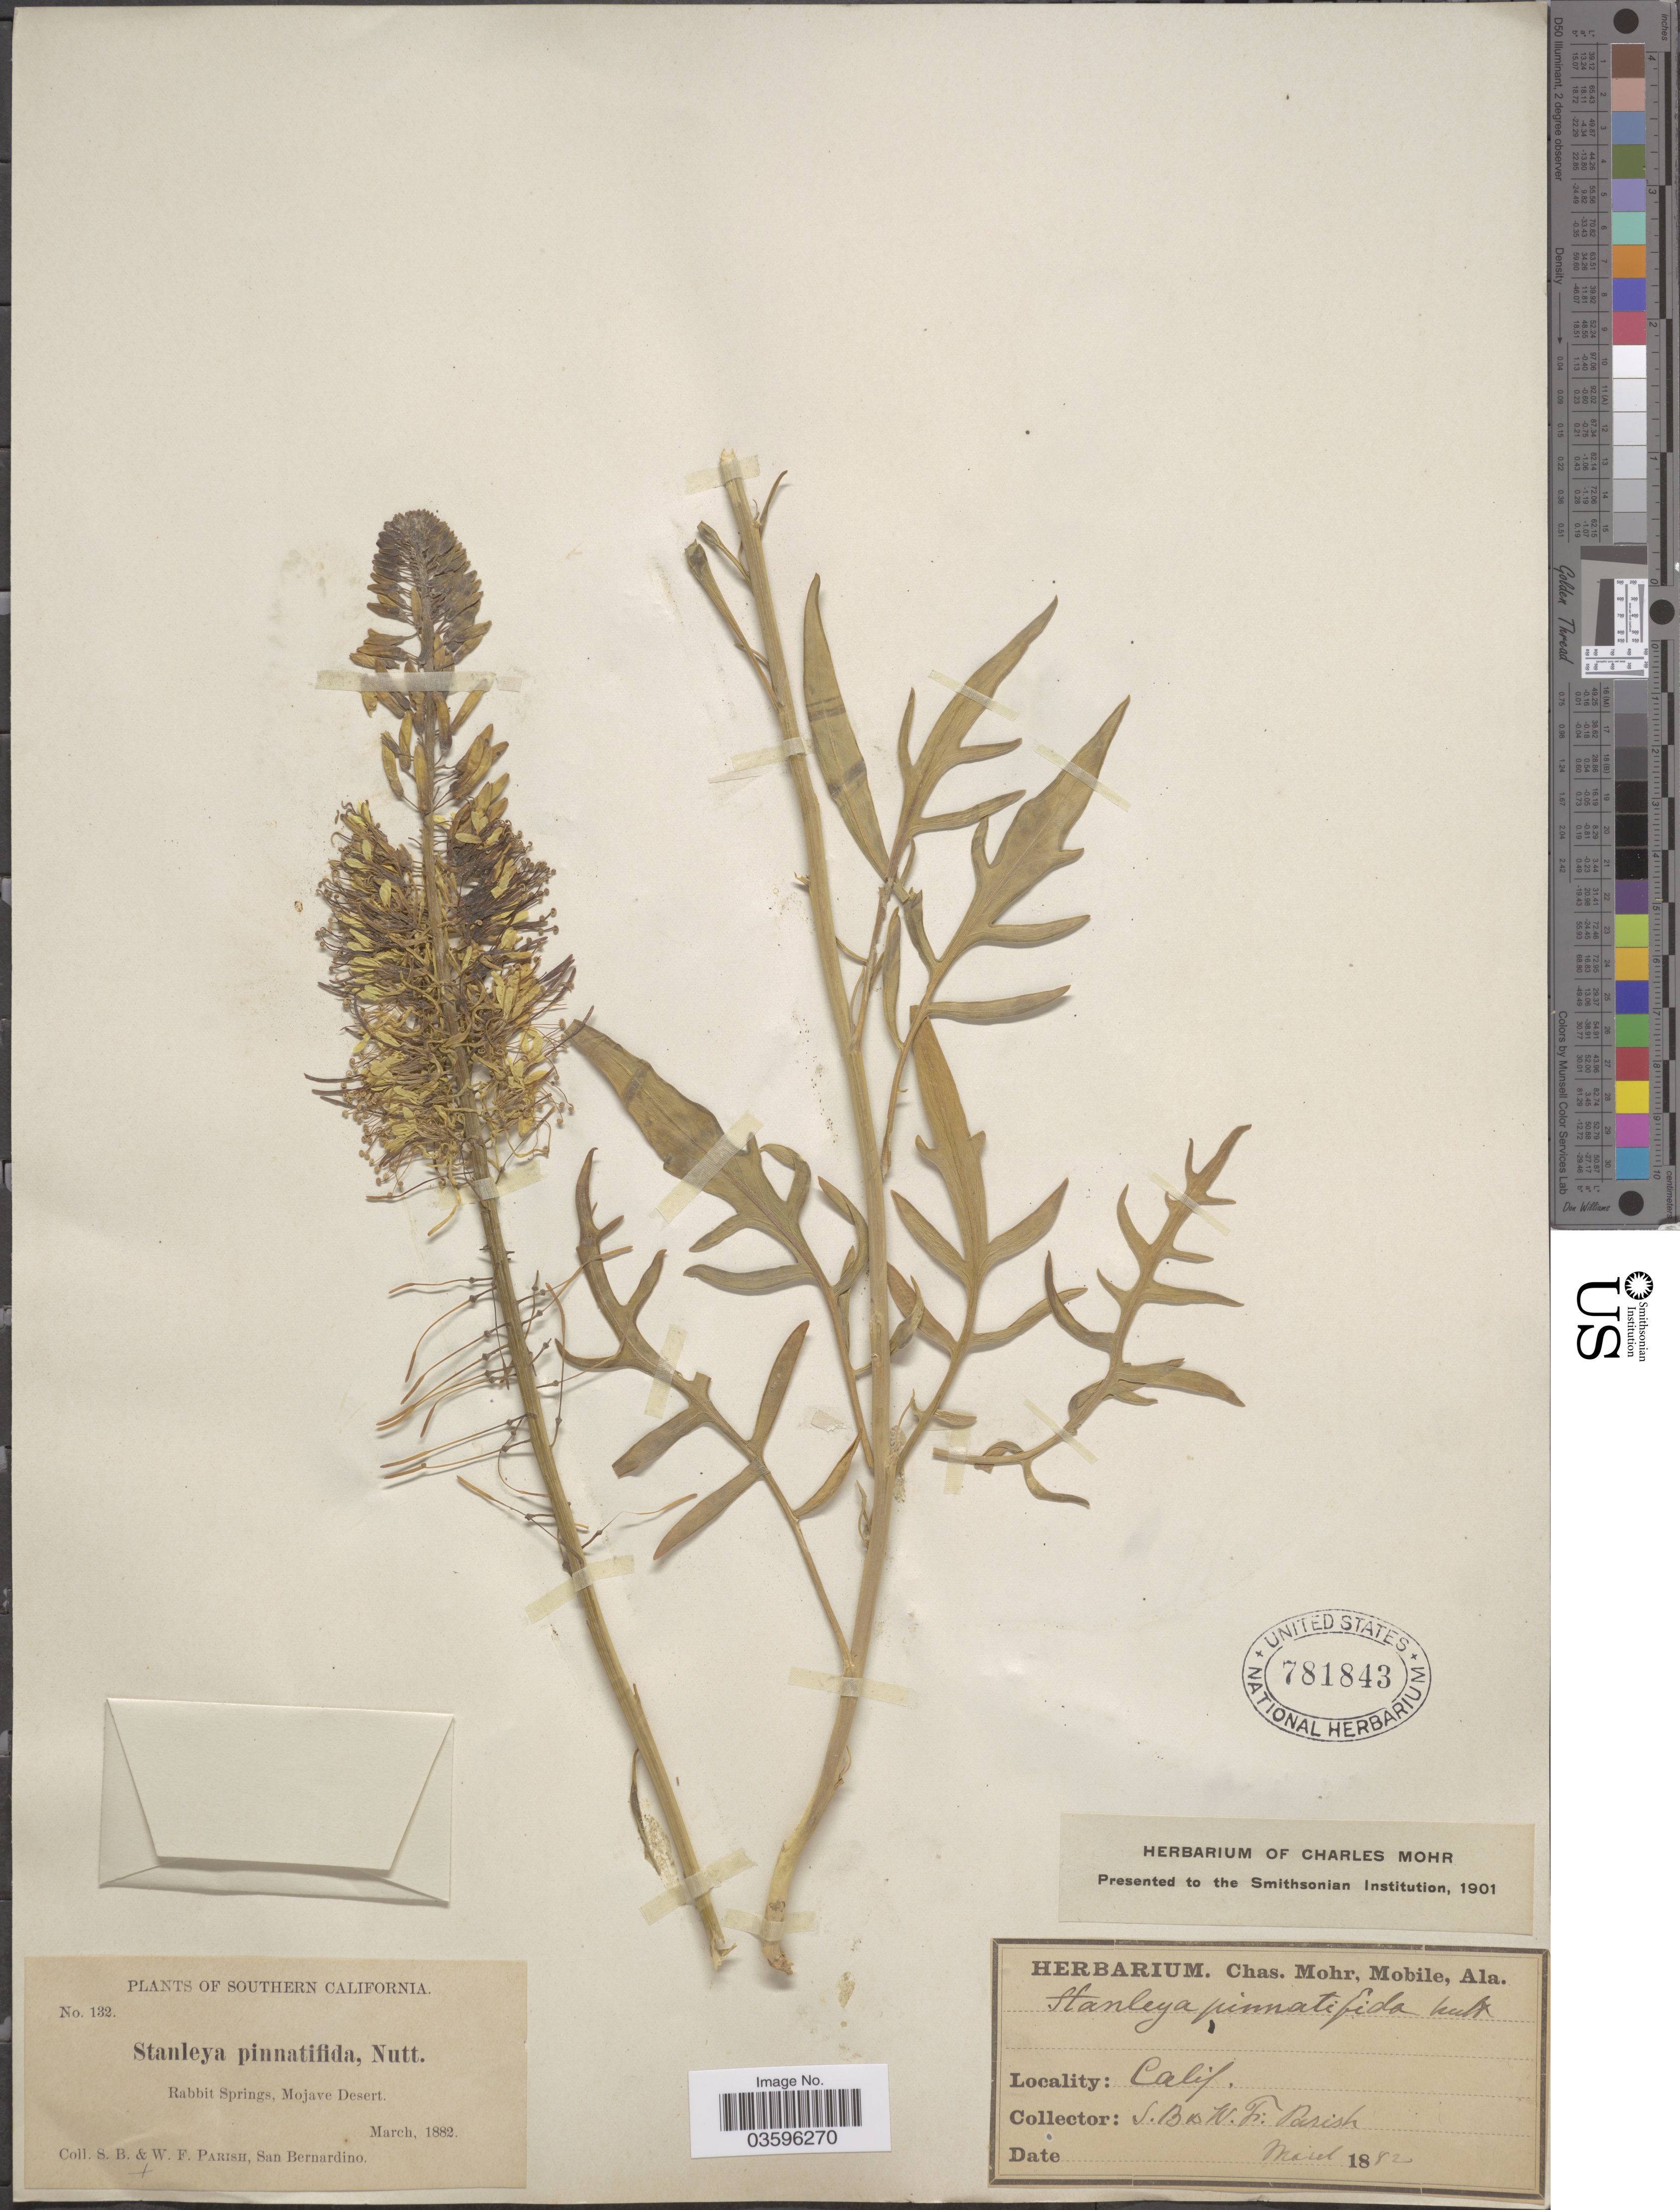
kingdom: Plantae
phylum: Tracheophyta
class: Magnoliopsida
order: Brassicales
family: Brassicaceae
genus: Stanleya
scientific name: Stanleya pinnata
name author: (Pursh) Britton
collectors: S. B. Parish & W. F. Parish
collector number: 132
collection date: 1882-03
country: United States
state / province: California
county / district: San Bernardino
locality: Southern California. Rabbit Springs, Mojave Desert.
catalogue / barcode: US 781843